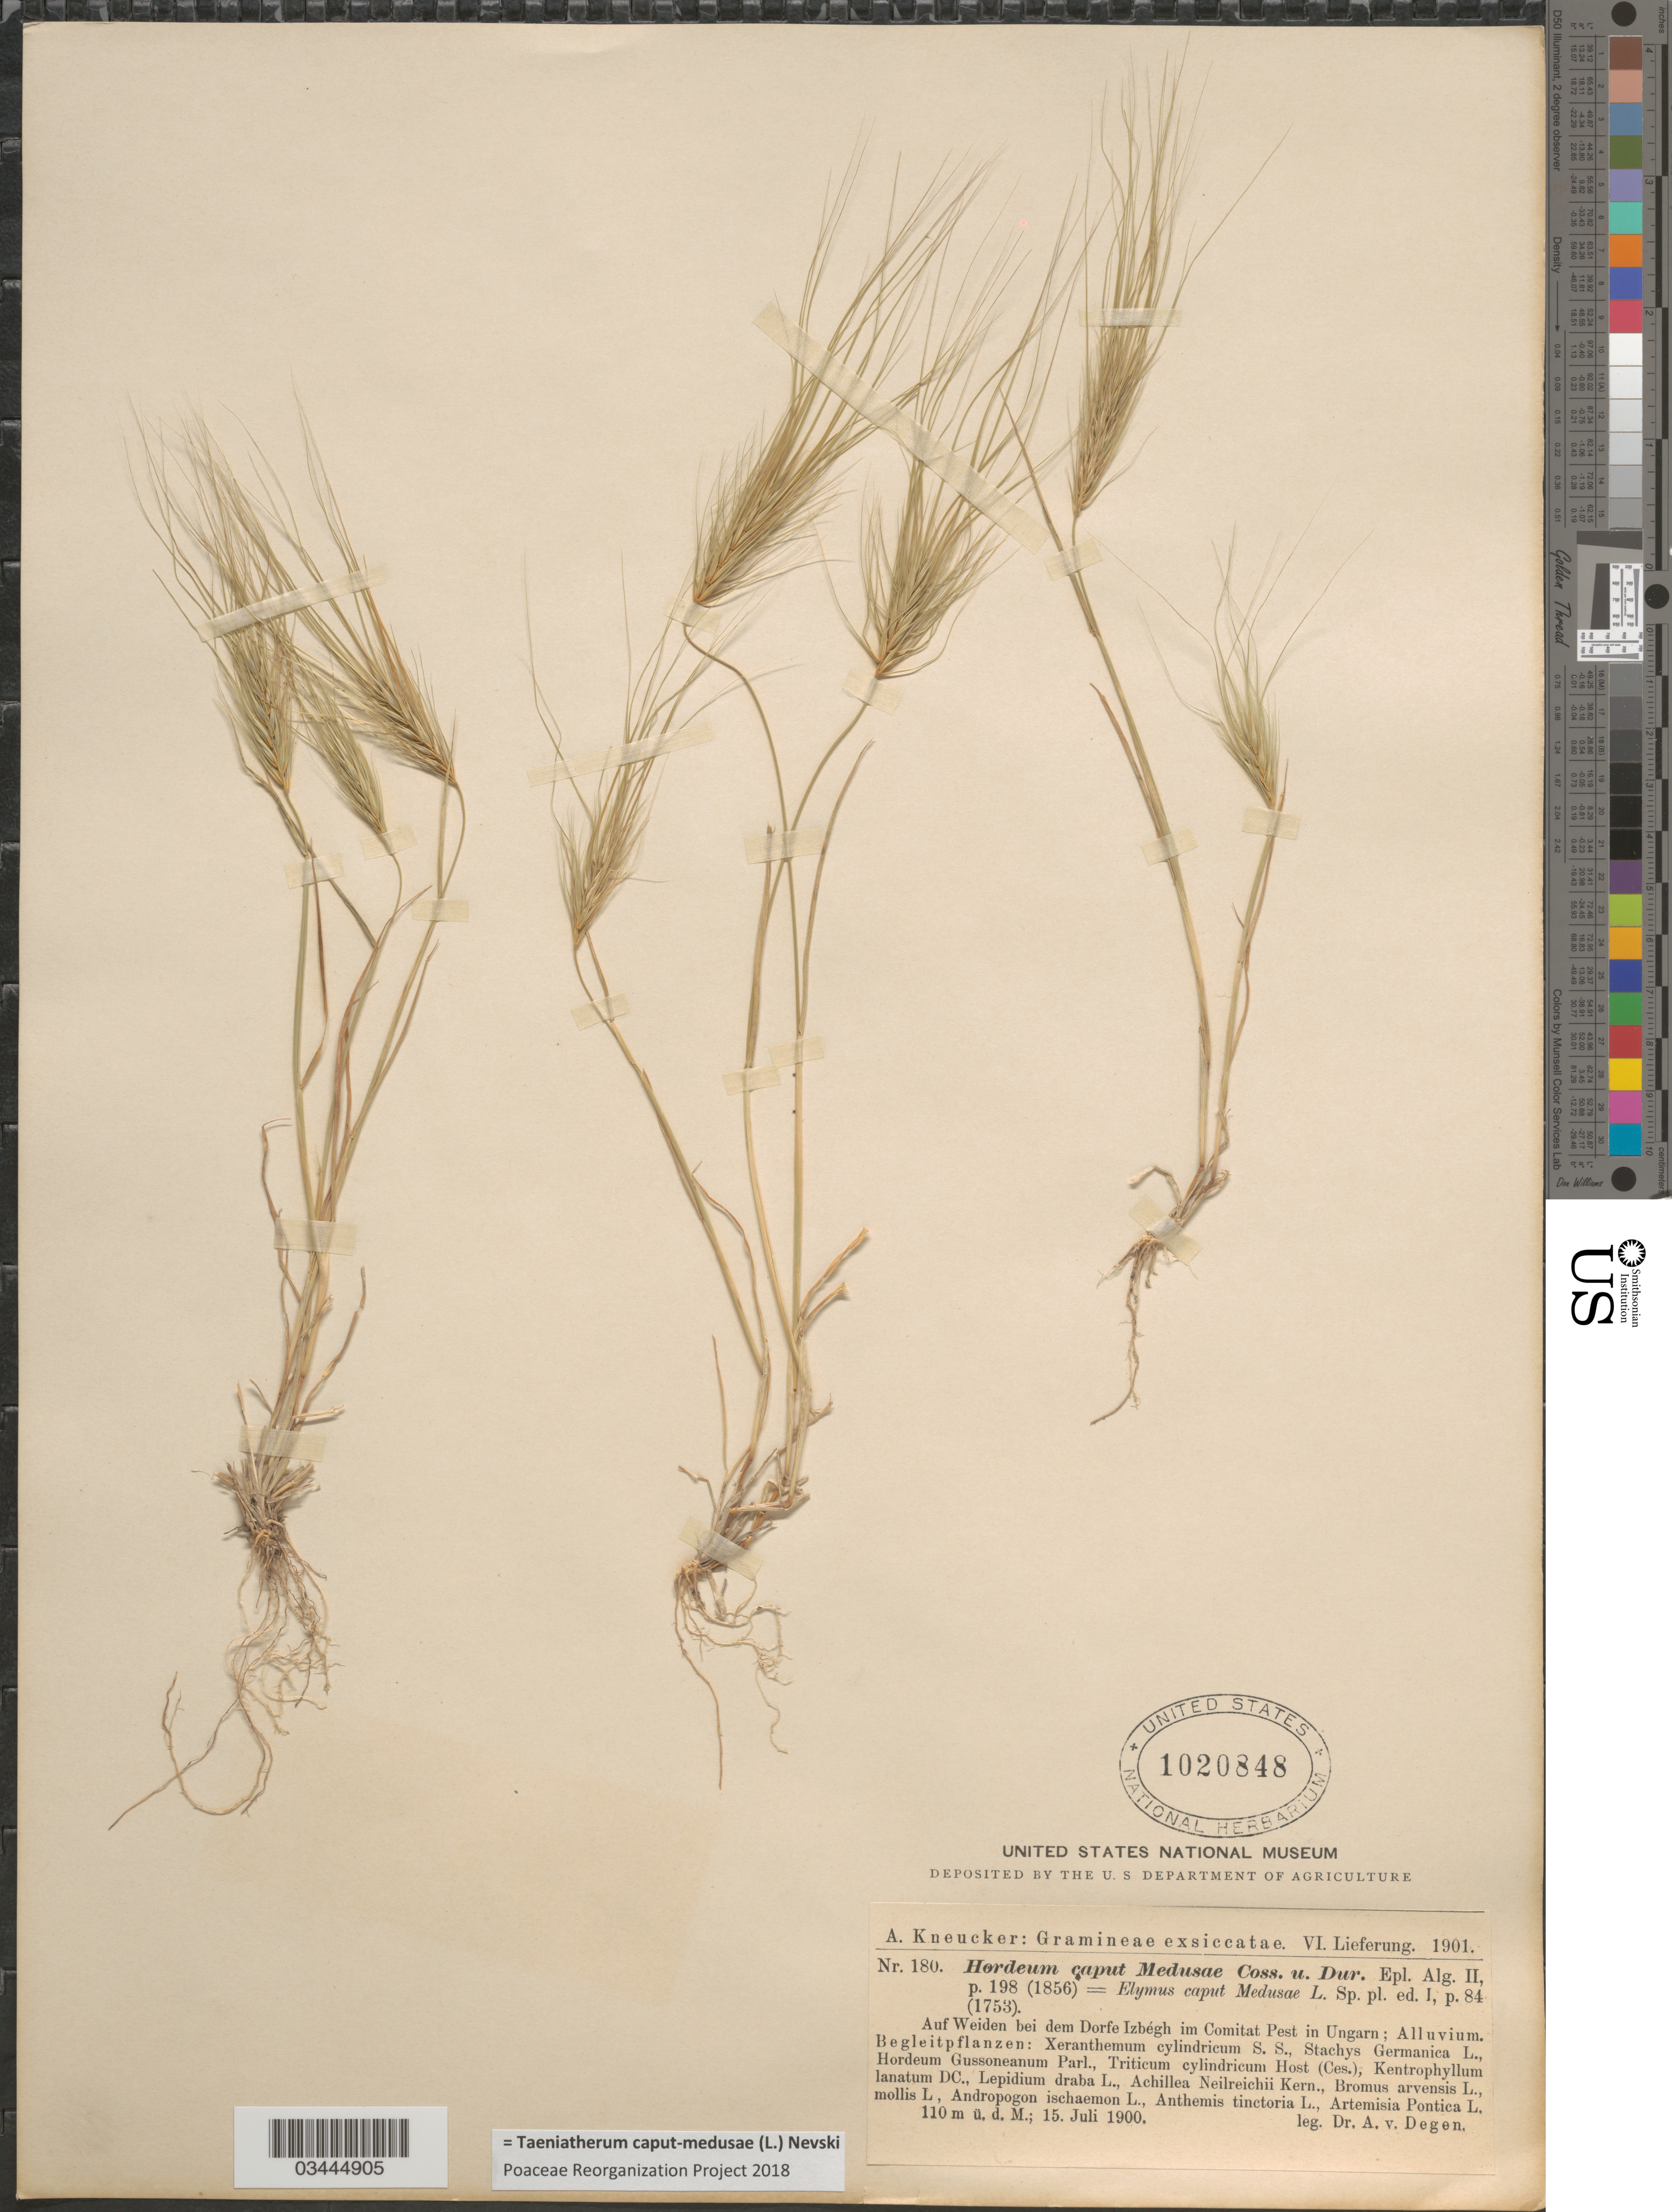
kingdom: Plantae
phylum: Tracheophyta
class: Liliopsida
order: Poales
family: Poaceae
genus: Taeniatherum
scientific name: Taeniatherum caput-medusae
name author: L.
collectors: A. von Degen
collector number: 180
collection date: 1900-07-15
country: Hungary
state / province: Pest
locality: Auf Weiden bei dem Dorfe Izbégh im Comitat Pest in Ungarn.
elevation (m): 110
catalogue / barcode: US 1020848